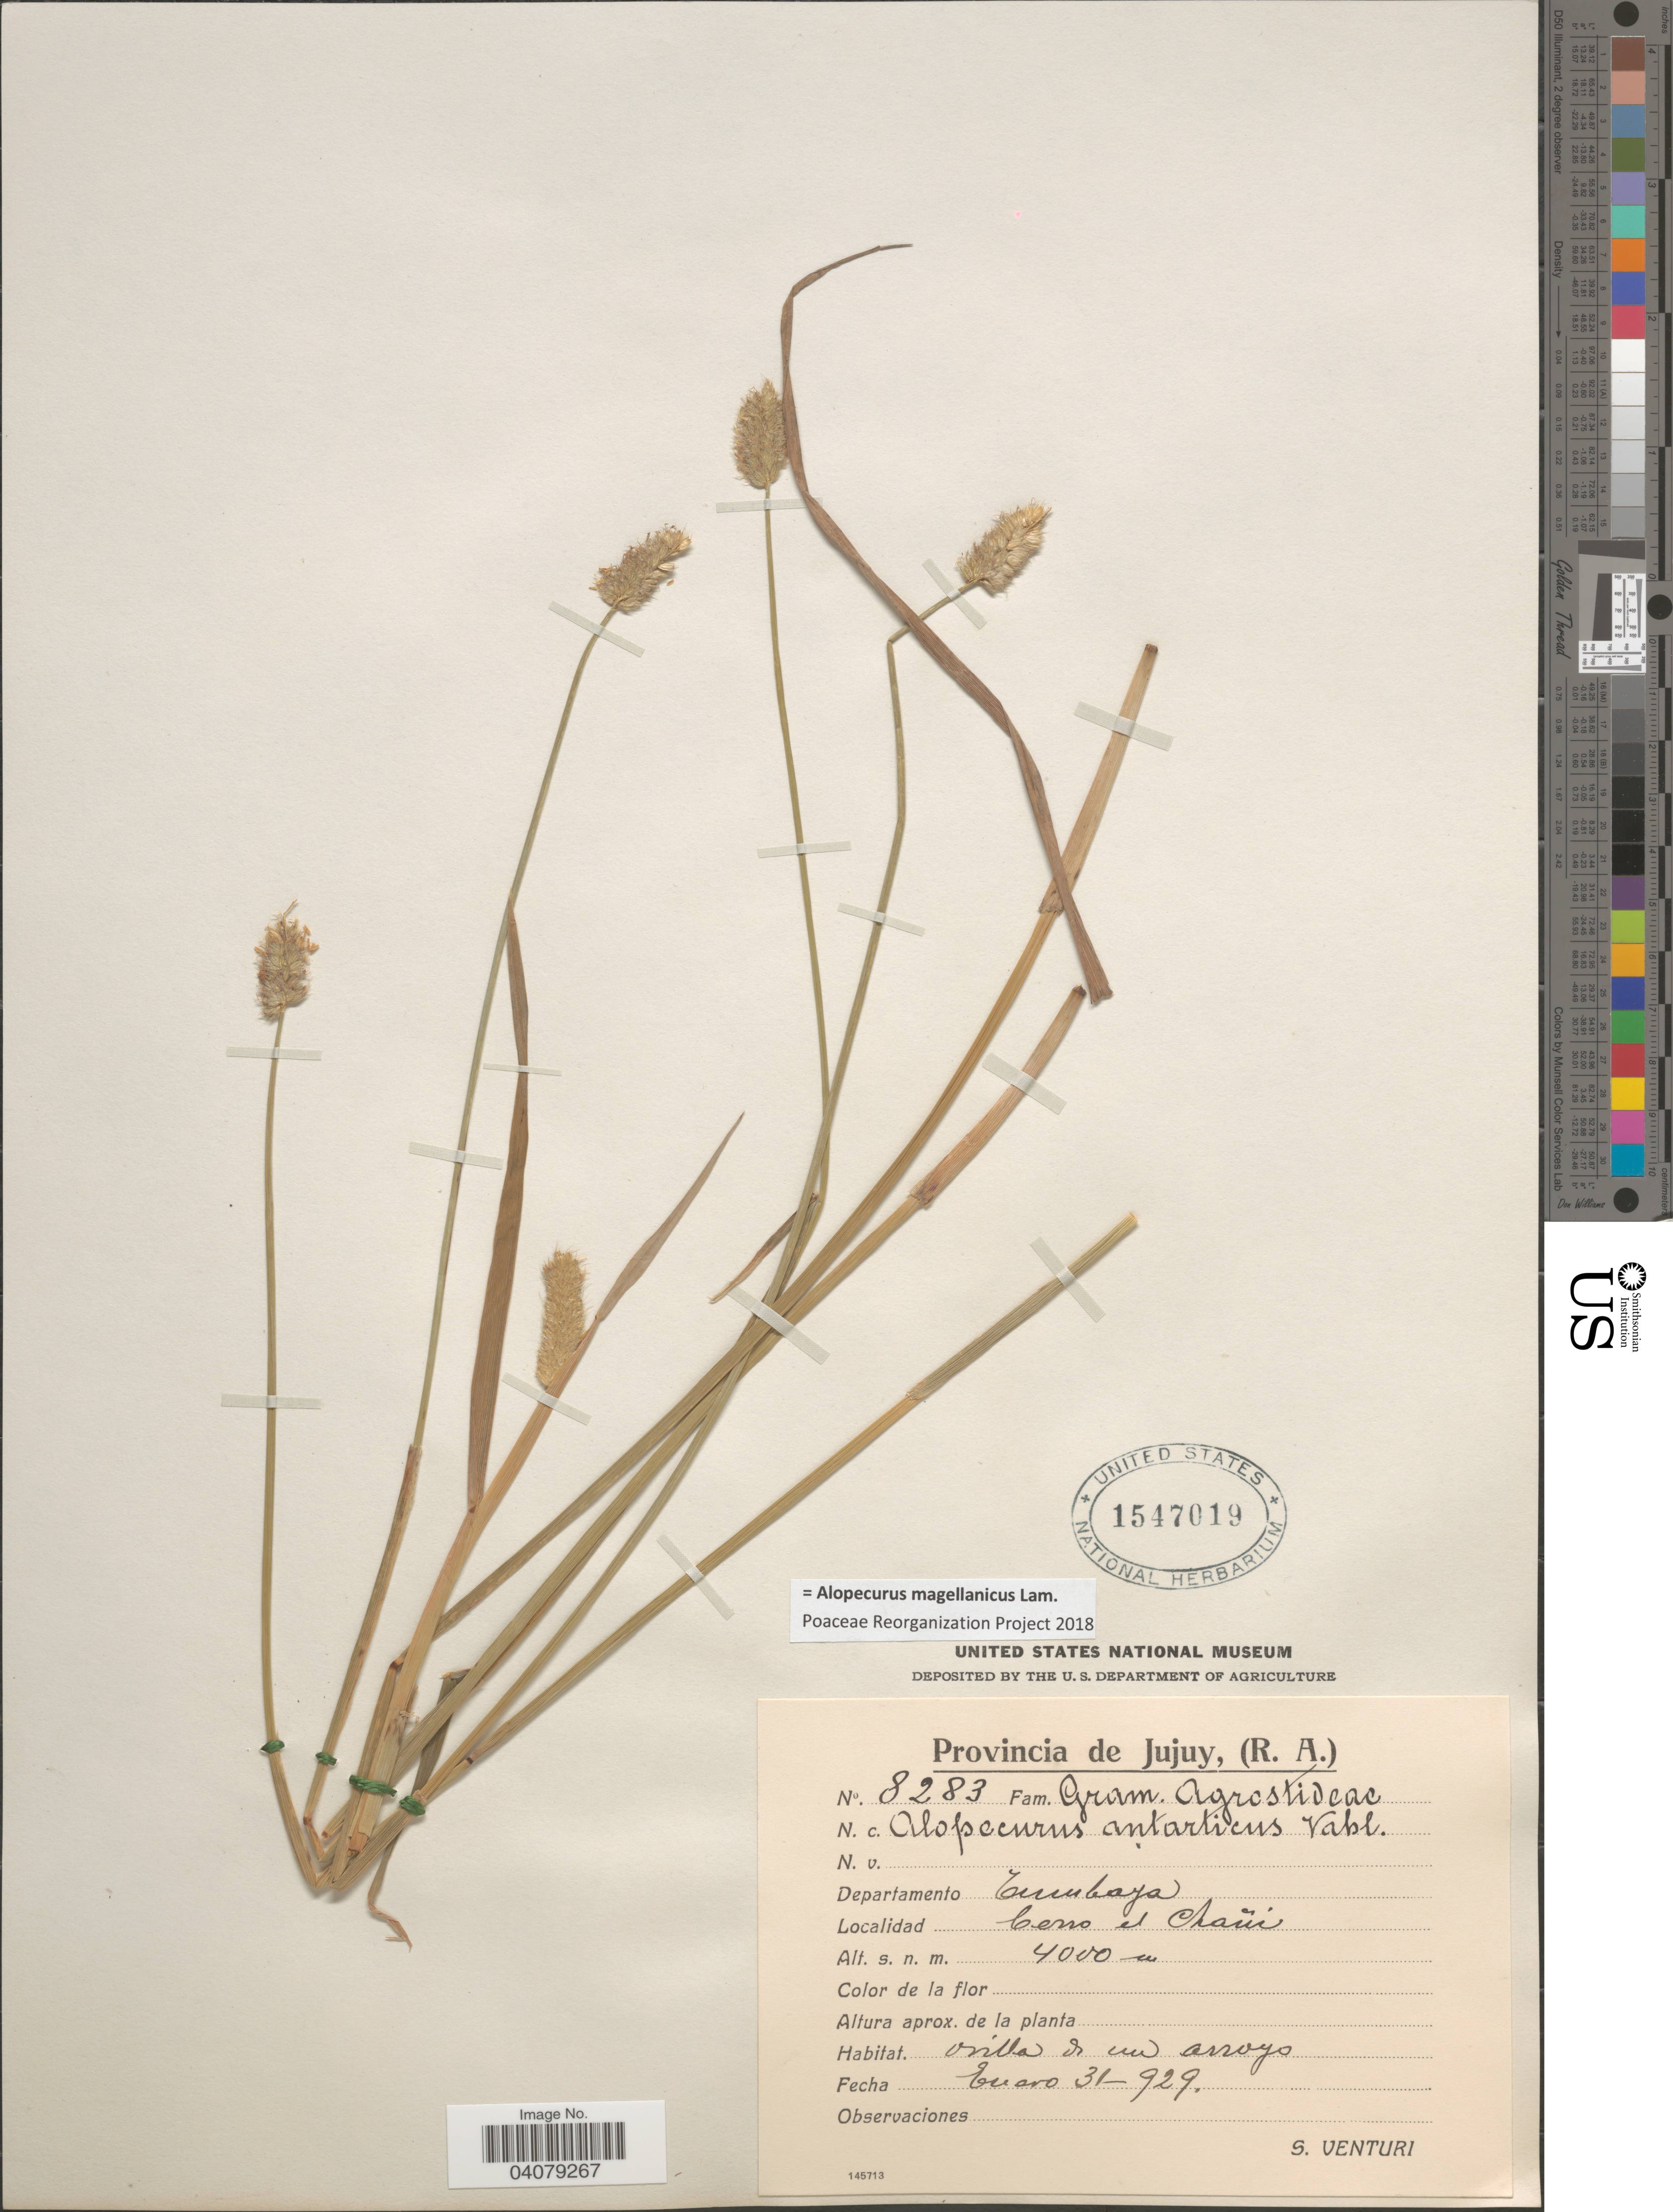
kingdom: Plantae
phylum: Tracheophyta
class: Liliopsida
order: Poales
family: Poaceae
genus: Alopecurus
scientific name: Alopecurus magellanicus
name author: Lam.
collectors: S. Venturi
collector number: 8283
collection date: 1929-01-31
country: Argentina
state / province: Jujuy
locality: Departamento Tumbaya. Cerro el Chaüi. Orilla de un arroyo.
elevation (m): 4000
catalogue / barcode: US 1547019